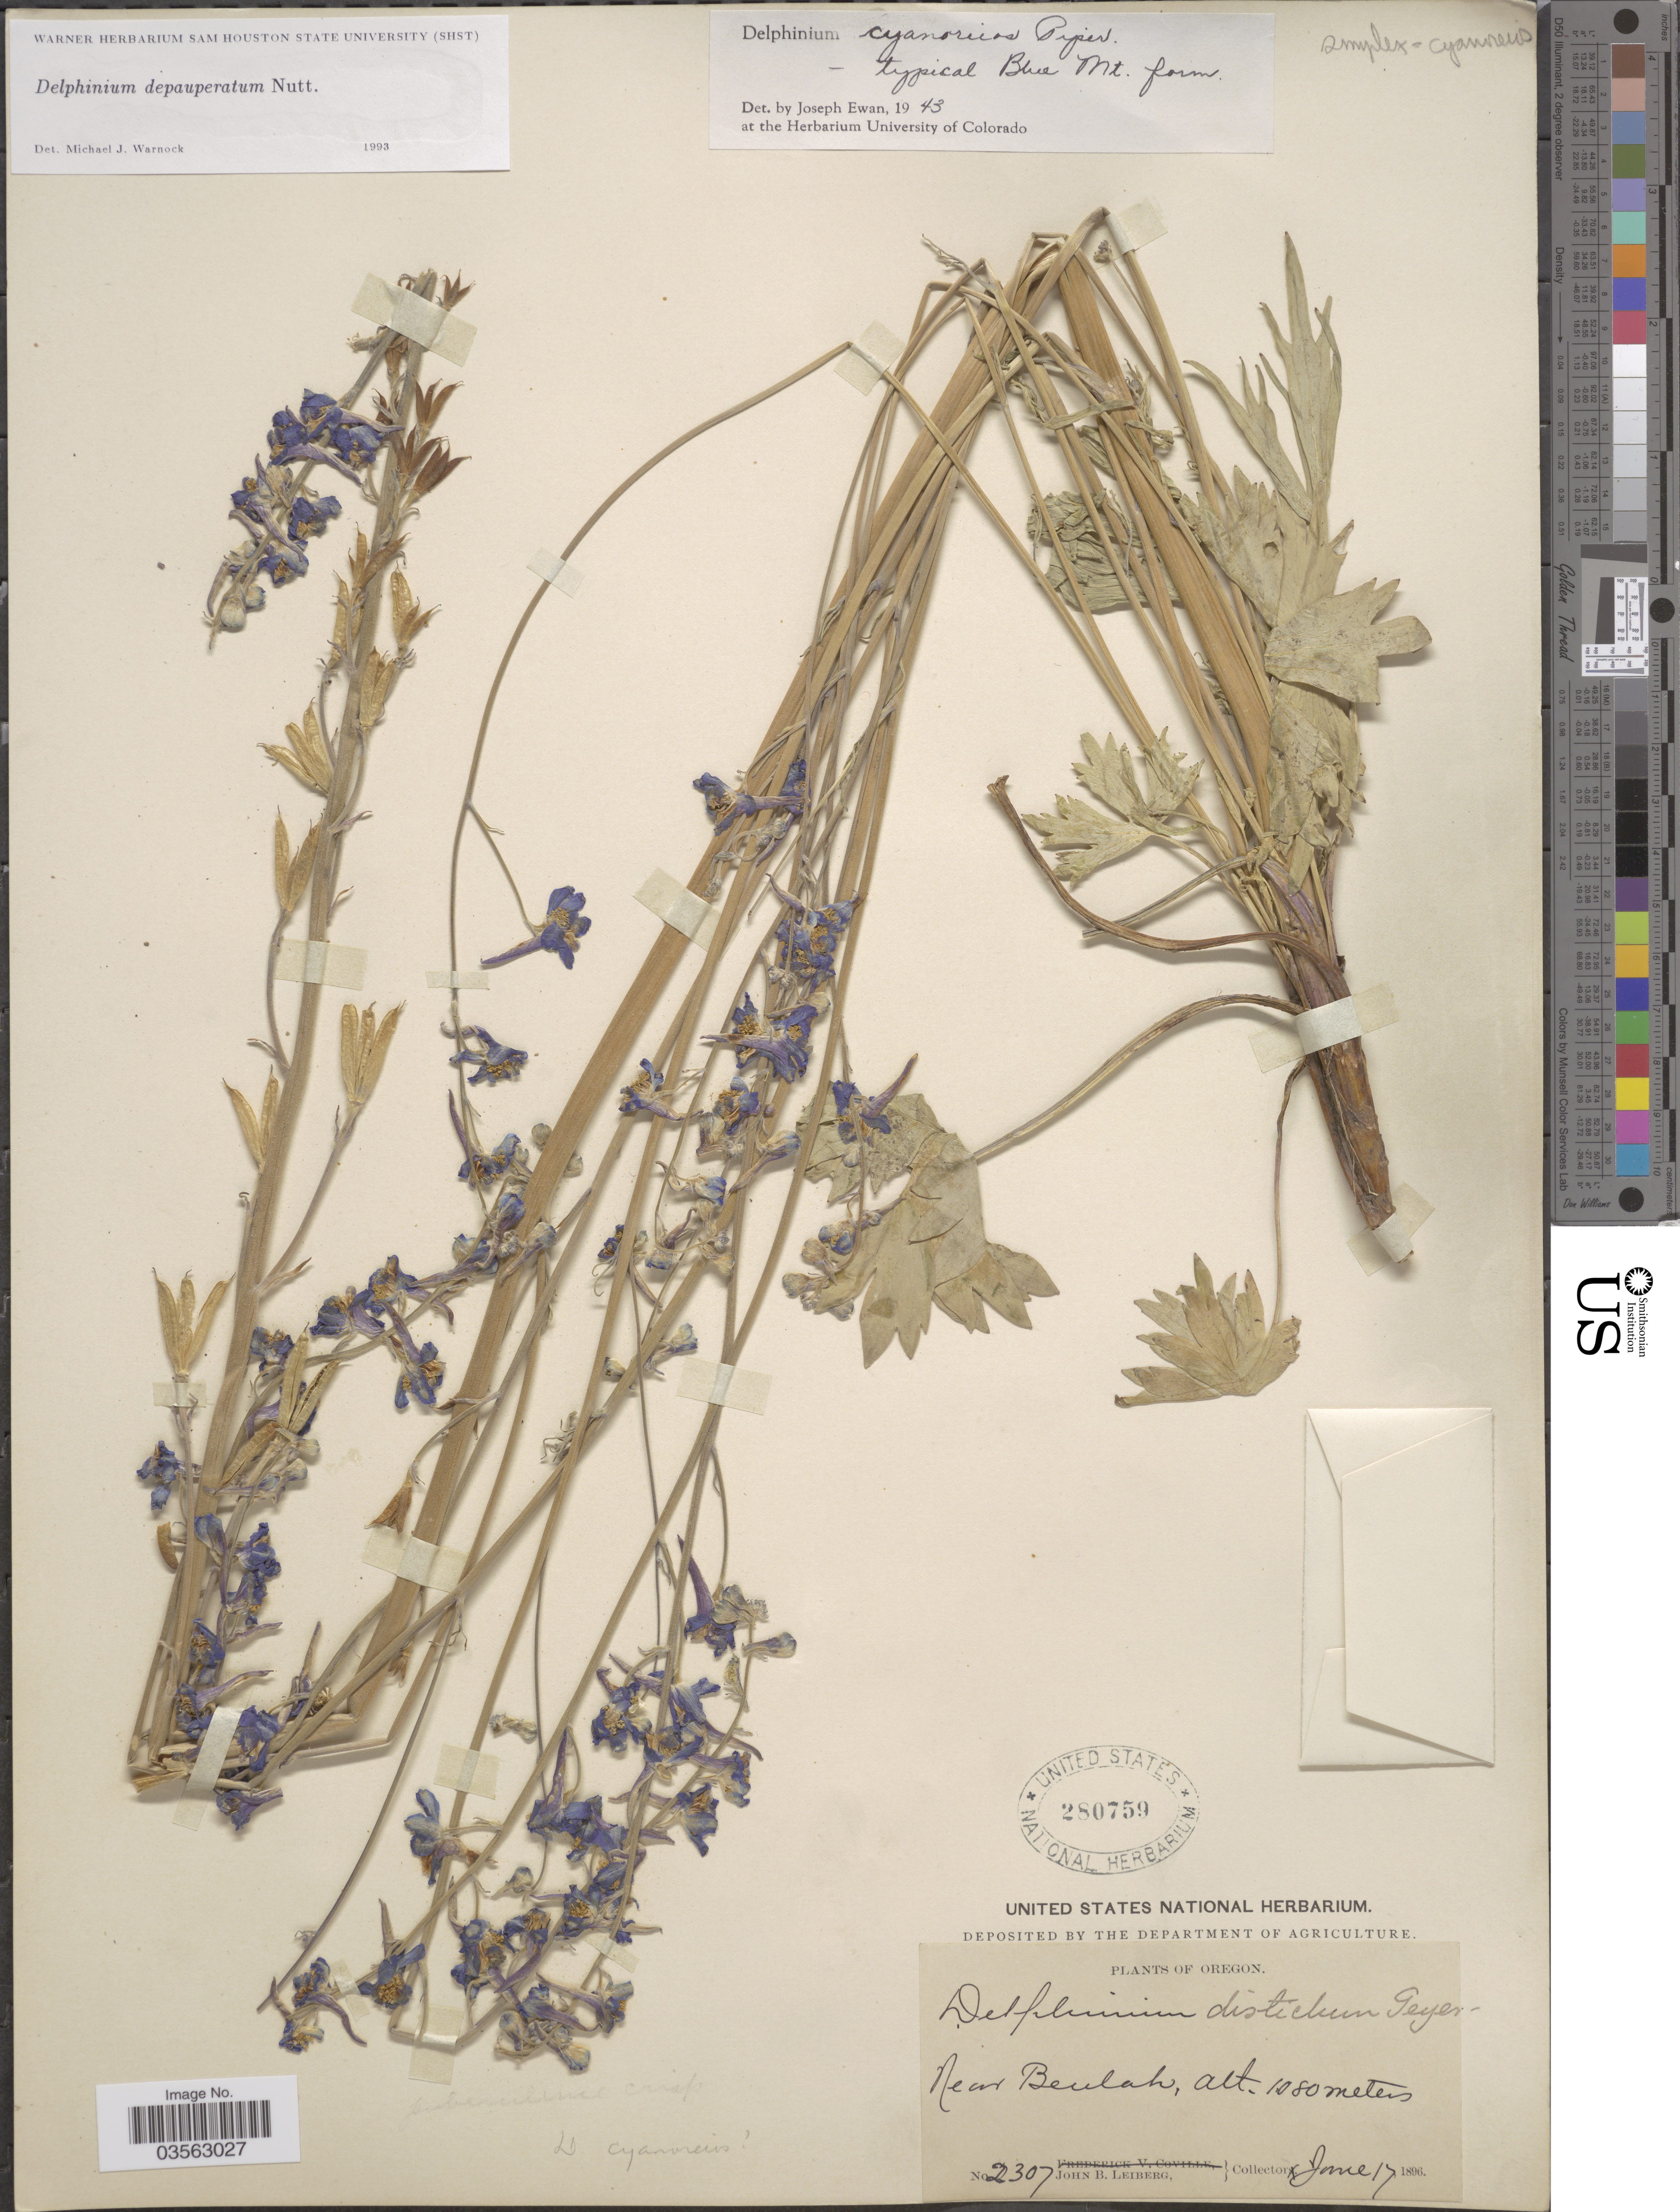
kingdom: Plantae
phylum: Tracheophyta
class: Magnoliopsida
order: Ranunculales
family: Ranunculaceae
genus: Delphinium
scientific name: Delphinium depauperatum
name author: Nutt.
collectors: J. B. Leiberg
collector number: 2307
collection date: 1896-06-17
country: United States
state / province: Oregon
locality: Near Beulah.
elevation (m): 1080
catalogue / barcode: US 280759